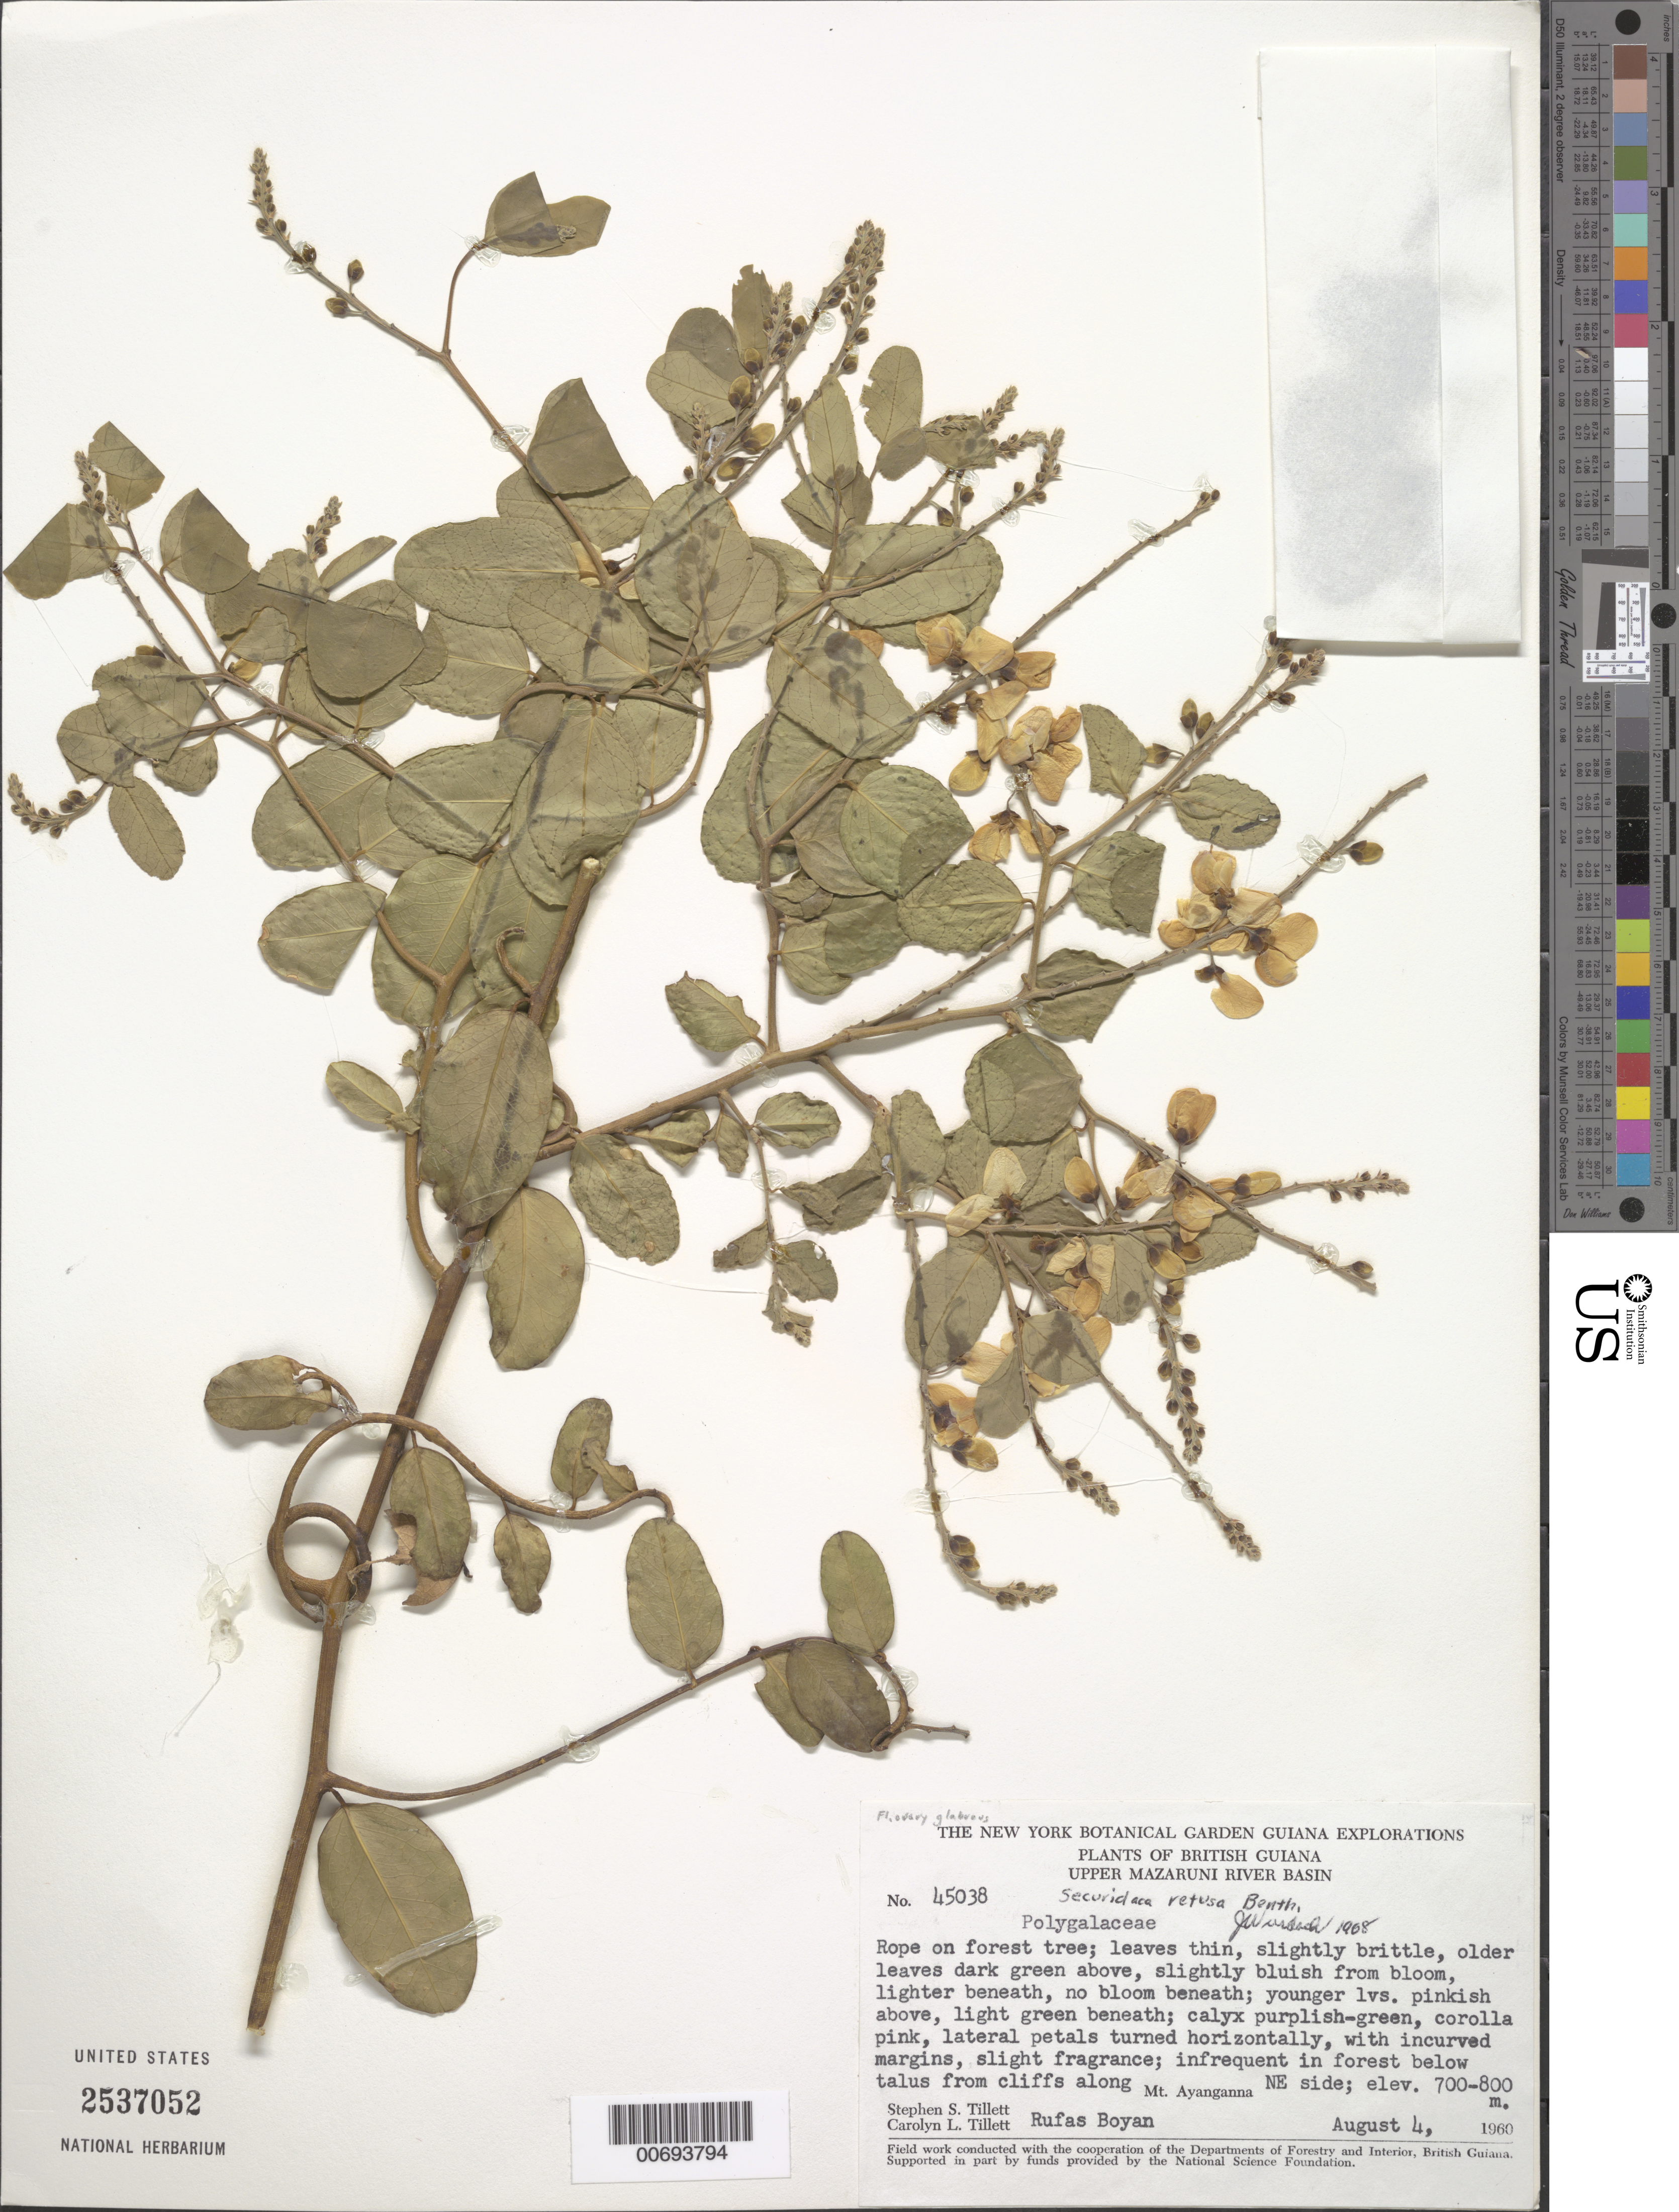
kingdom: Plantae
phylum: Tracheophyta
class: Magnoliopsida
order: Fabales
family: Polygalaceae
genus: Securidaca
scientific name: Securidaca retusa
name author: Benth.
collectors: S. S. Tillett, C. L. Tillett & R. Boyan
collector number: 45038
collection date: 1960-08-04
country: Guyana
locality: British Guiana. Upper Mazaruni River Basin. Along Mt. Ayanganna NE side.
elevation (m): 700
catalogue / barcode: US 2537052